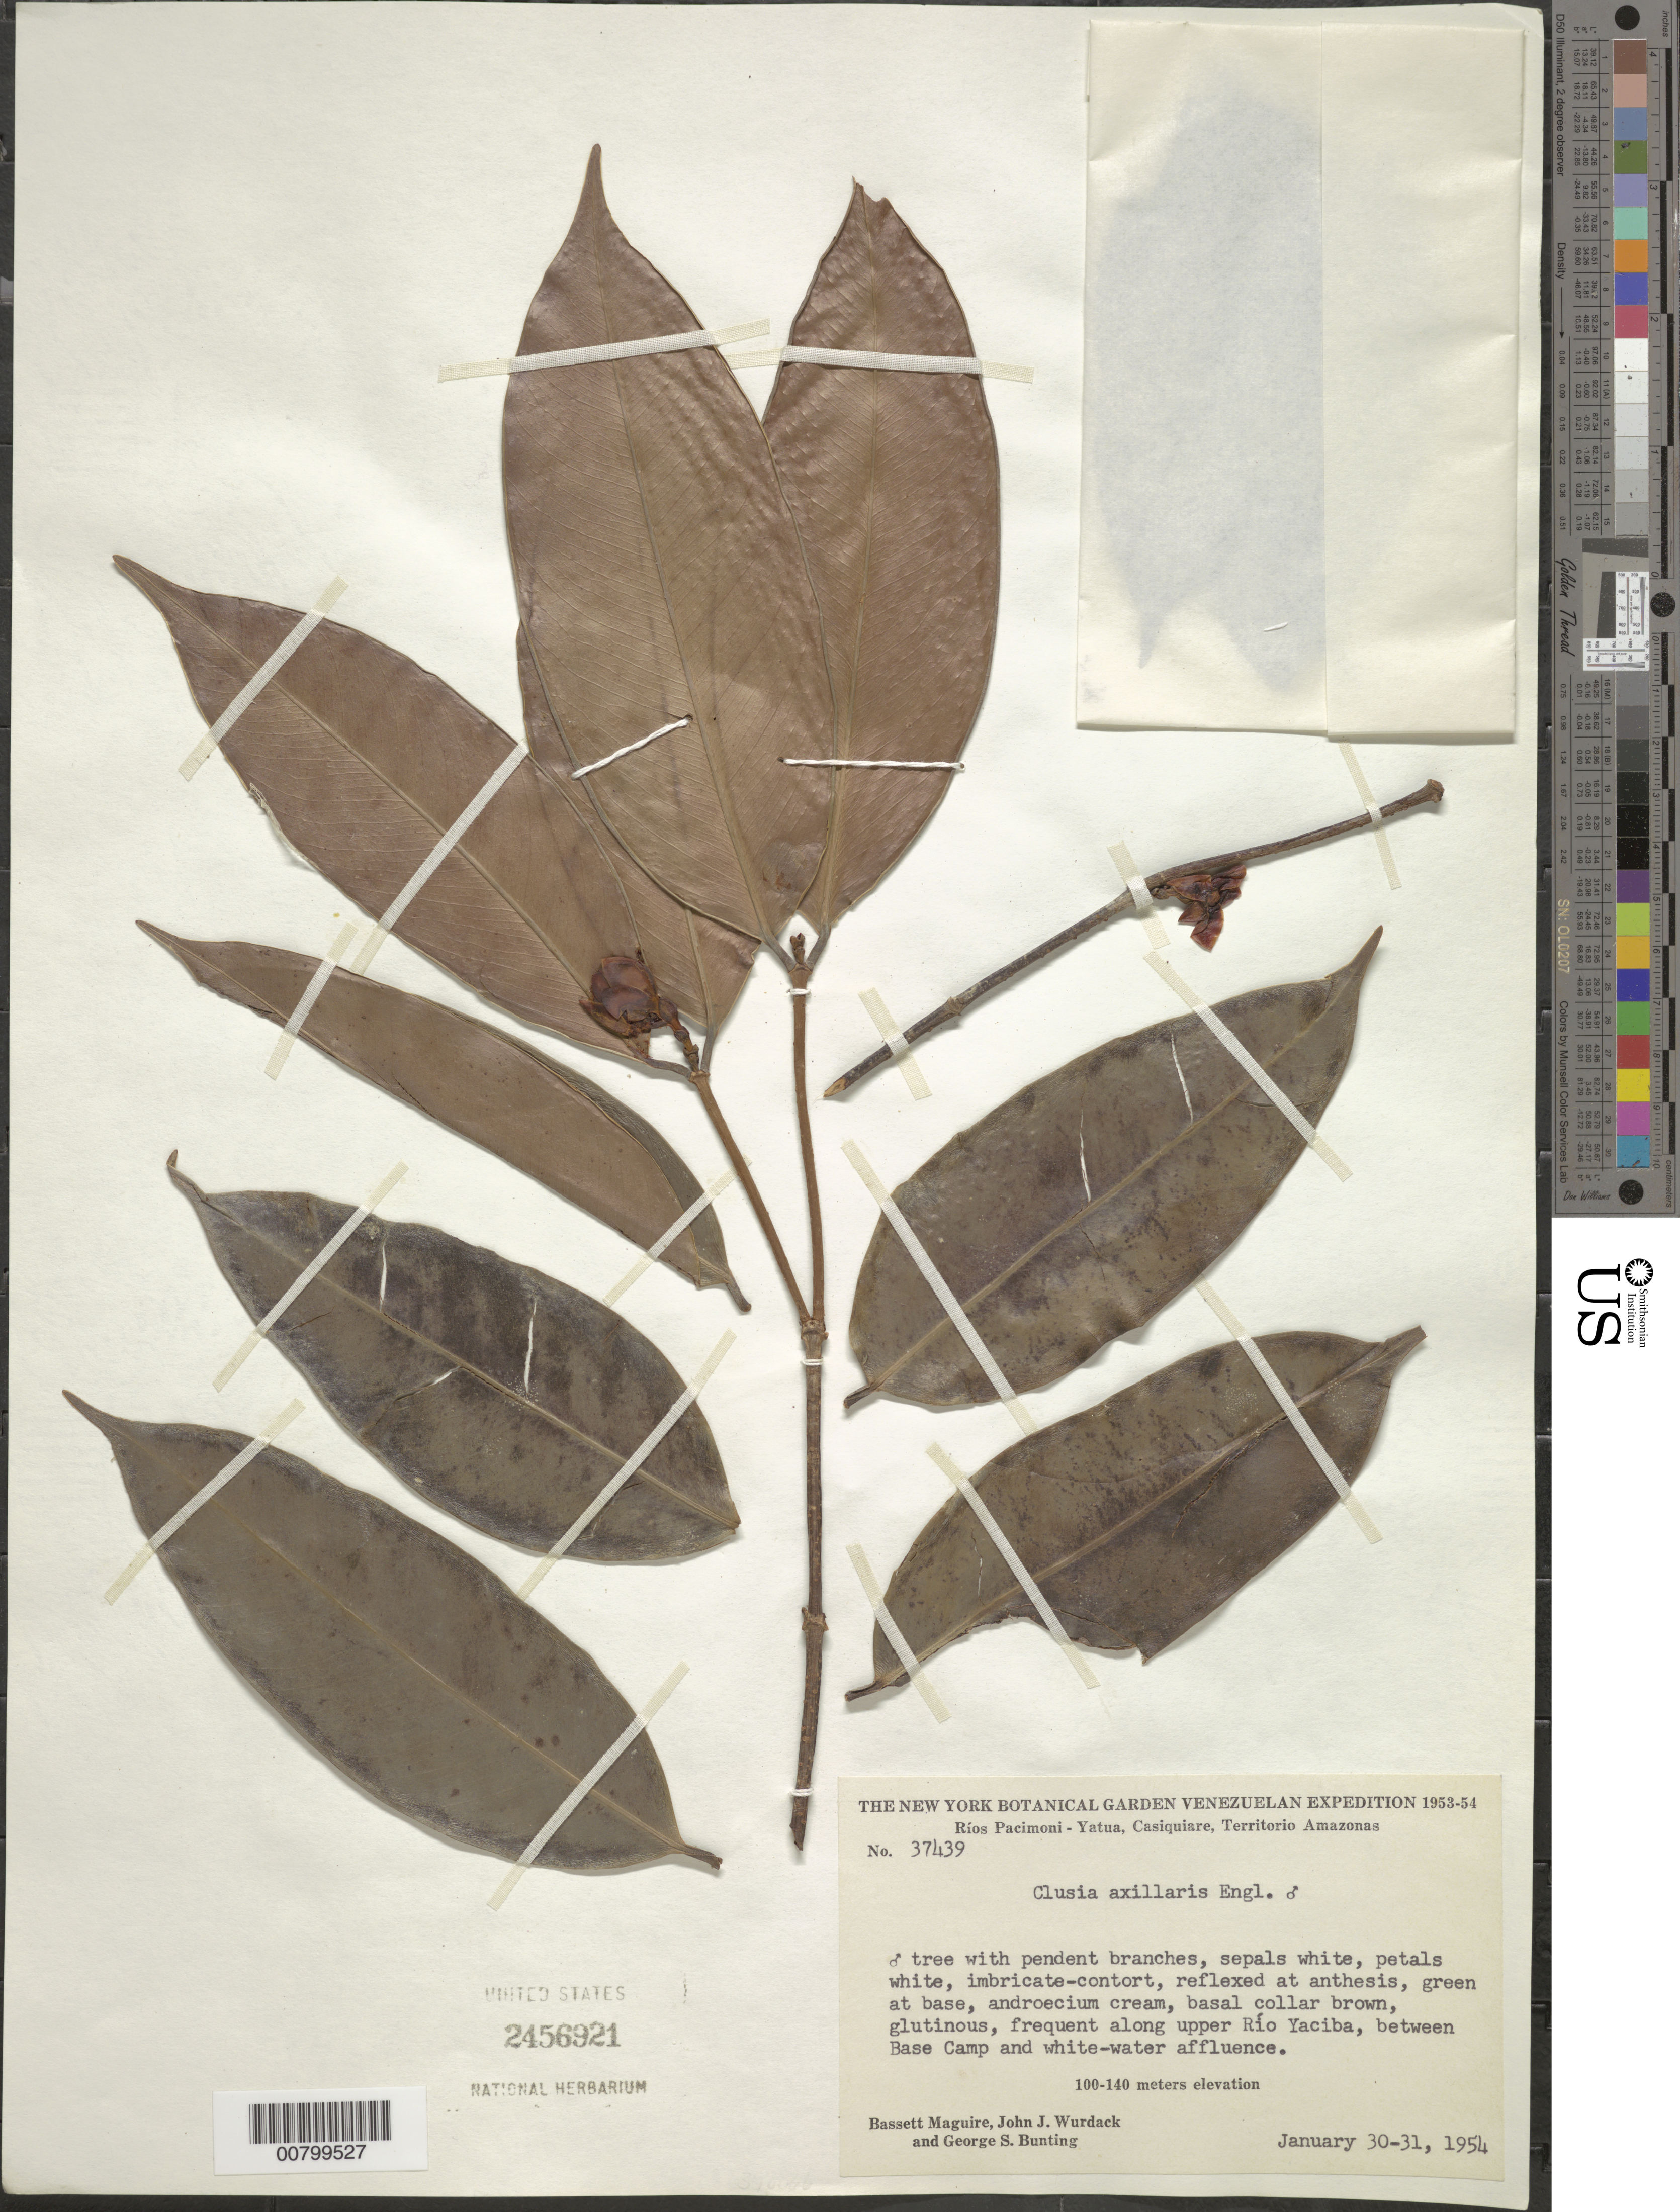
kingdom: Plantae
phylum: Tracheophyta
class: Magnoliopsida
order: Malpighiales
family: Clusiaceae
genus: Clusia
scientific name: Clusia axillaris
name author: Engl.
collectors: B. Maguire, J. J. Wurdack & G. S. Bunting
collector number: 37439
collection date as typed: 30-Jan-54 to 31-Jan-54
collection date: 1954-01-30/1954-01-31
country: Venezuela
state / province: Amazonas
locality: Ríos Pacimoni - Yatua, Casiquiare, Río Yaciba between Base Camp and white-water affluence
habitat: Upper river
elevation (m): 100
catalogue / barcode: US 2456921